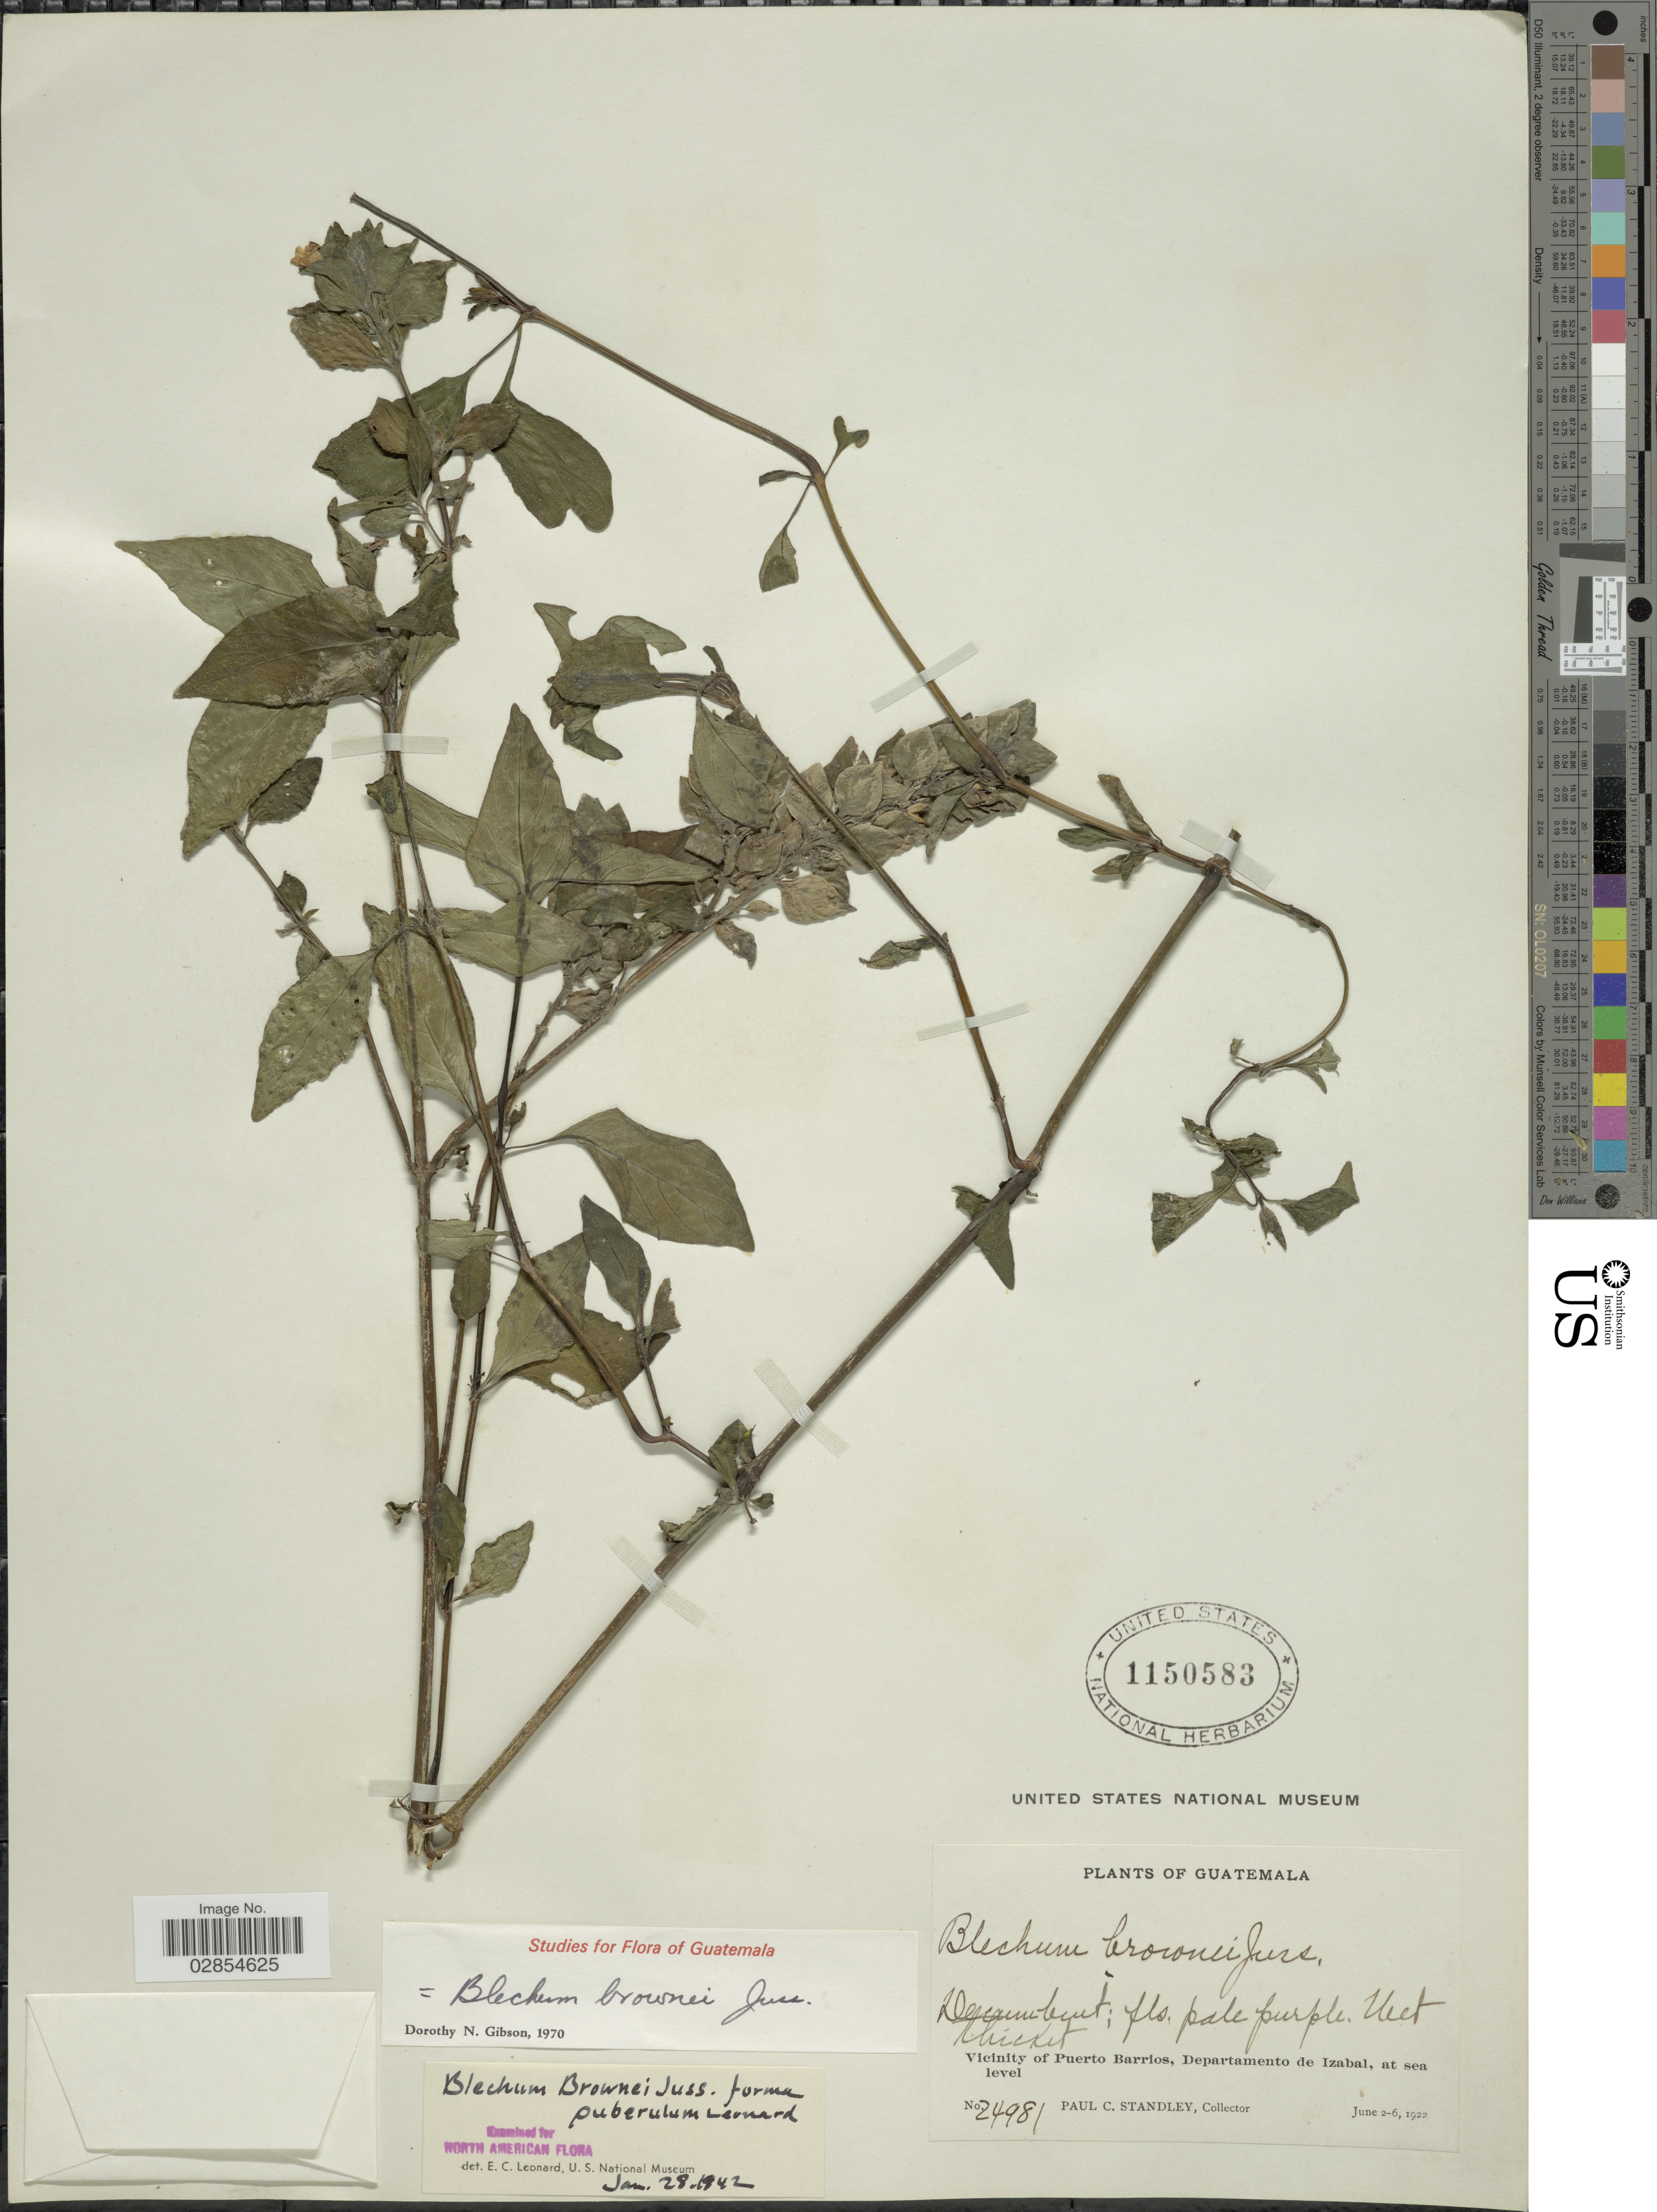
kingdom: Plantae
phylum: Tracheophyta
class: Magnoliopsida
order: Lamiales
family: Acanthaceae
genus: Blechum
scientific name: Blechum pyramidatum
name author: (Lam.) Urb.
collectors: P. C. Standley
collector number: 24981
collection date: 1922-06-02/1922-06-06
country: Guatemala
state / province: Izabal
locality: Vicinity of Puerto Barrios, Departamento de Izabal.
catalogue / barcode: US 1150583